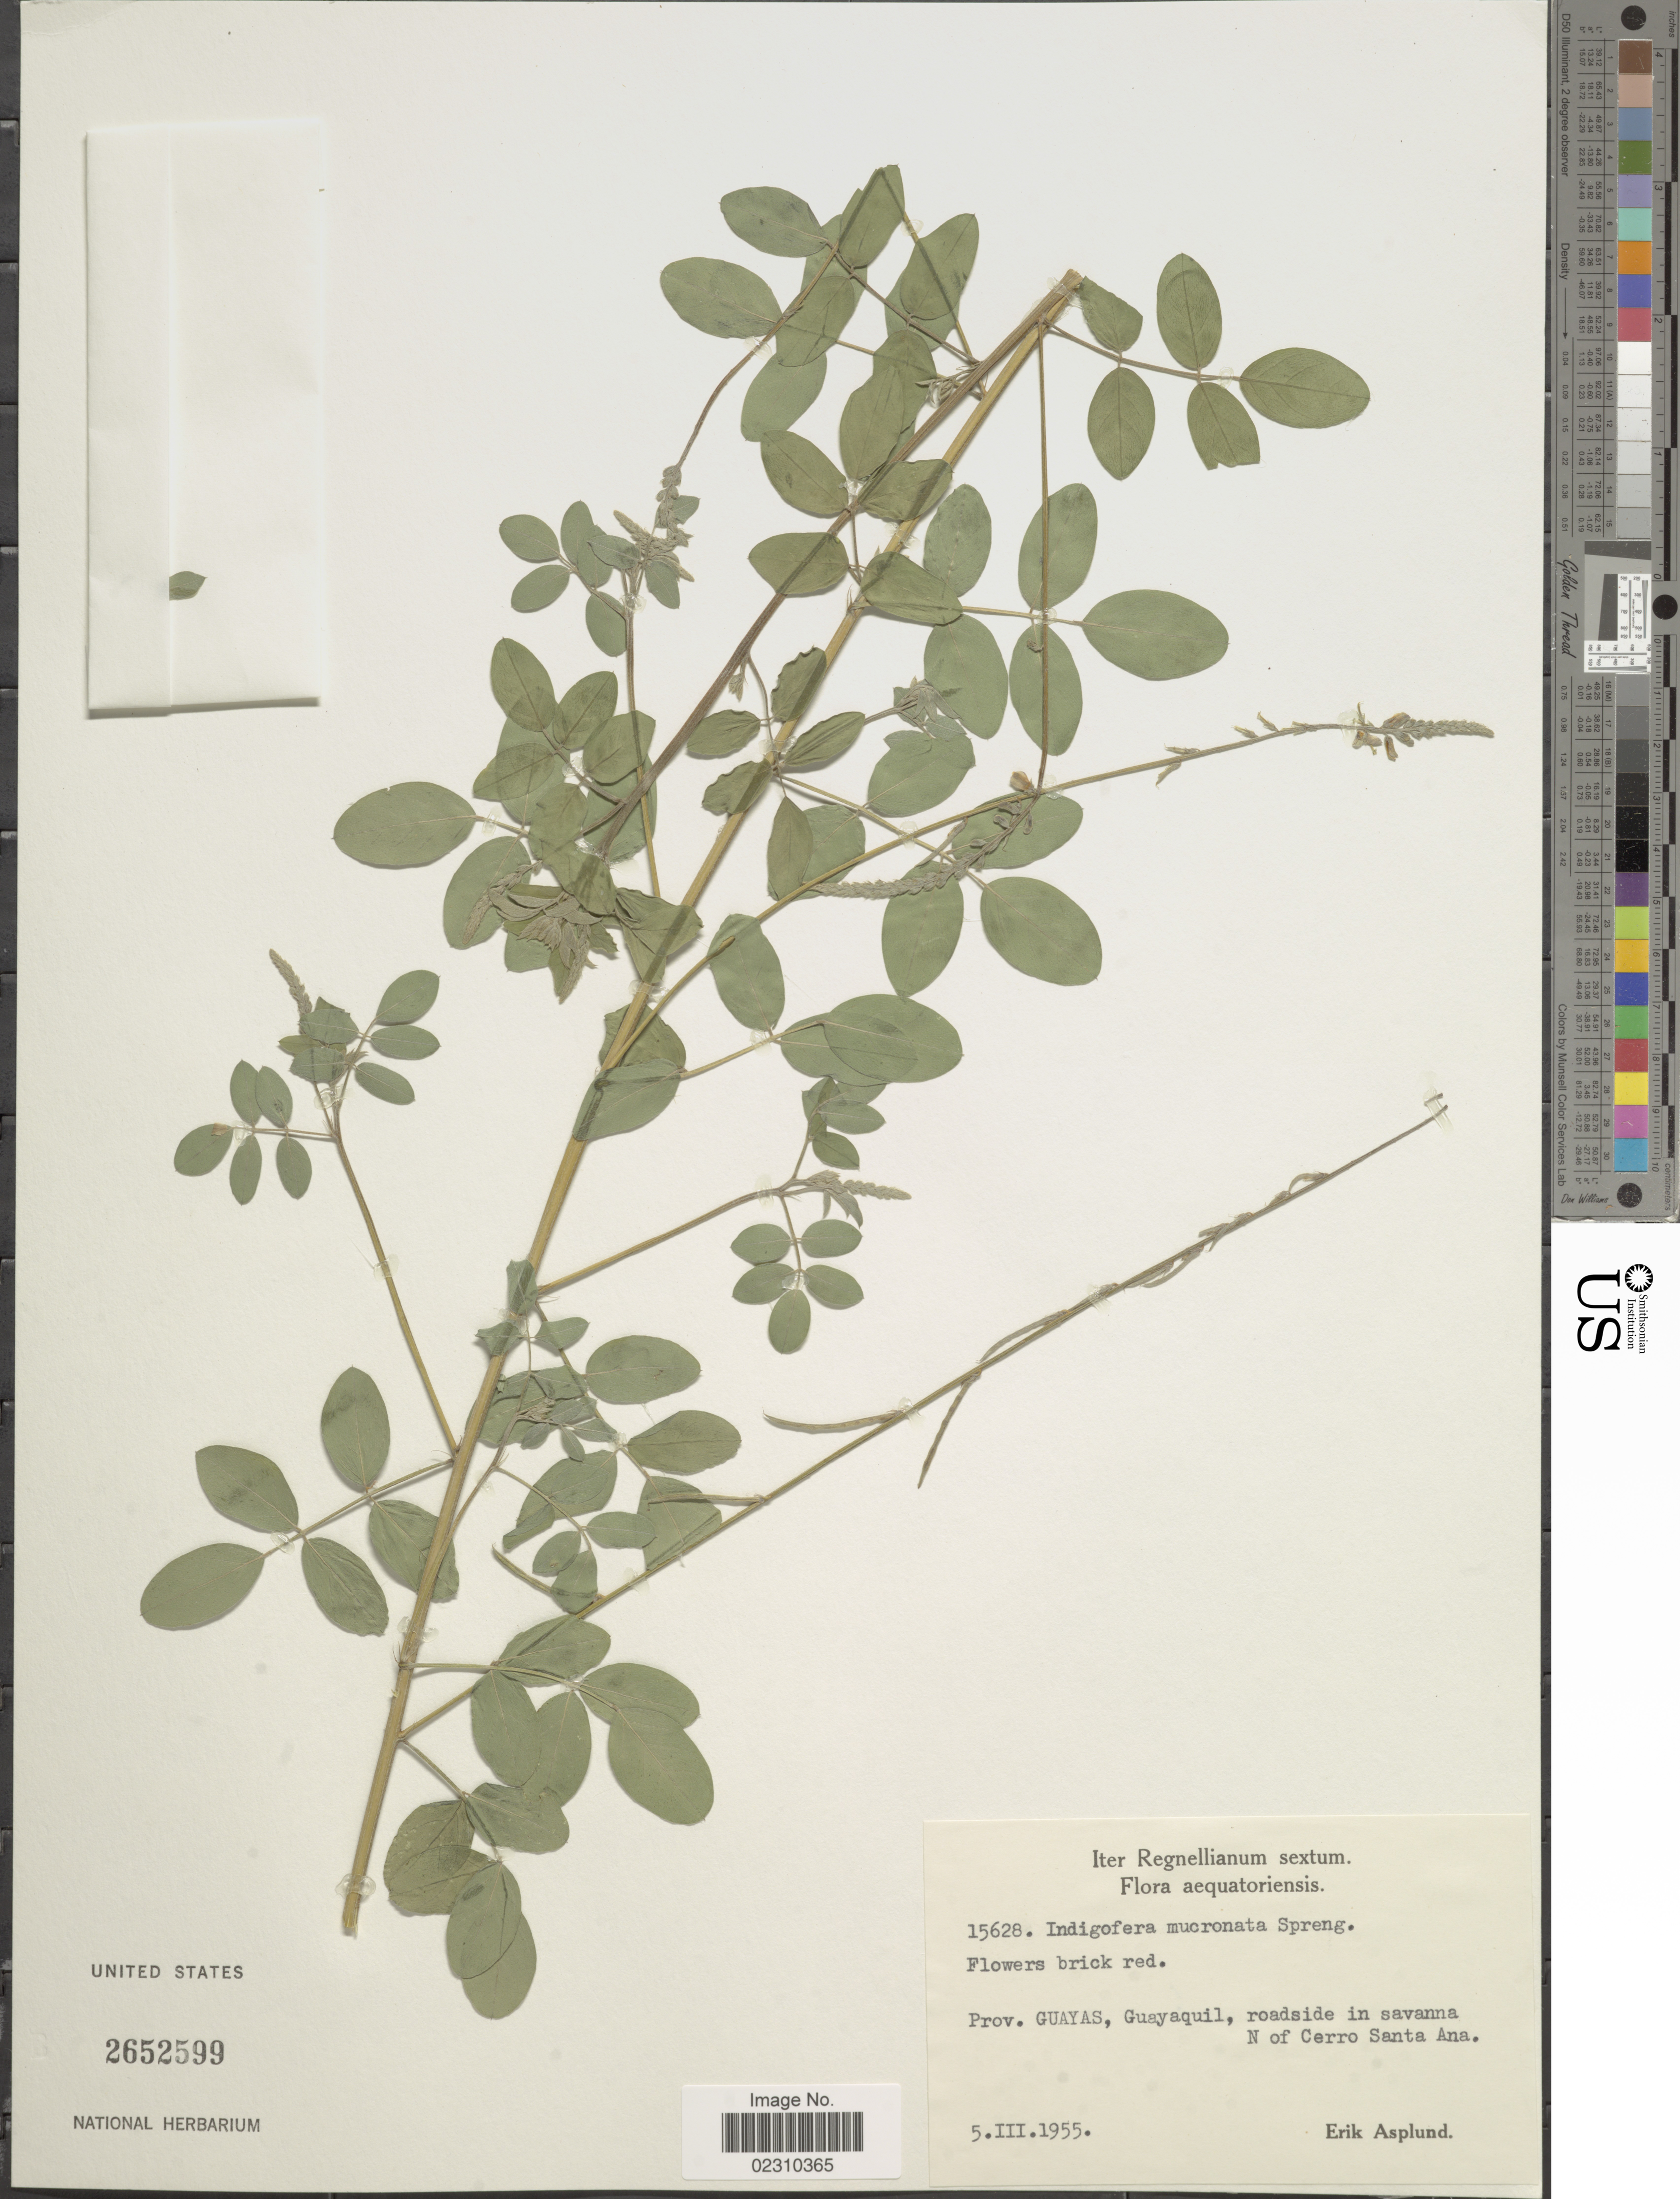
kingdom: Plantae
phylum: Tracheophyta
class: Magnoliopsida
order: Fabales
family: Fabaceae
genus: Indigofera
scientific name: Indigofera mucronata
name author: Lam.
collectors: E. Asplund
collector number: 15628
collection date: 1955-03-15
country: Ecuador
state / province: Guayas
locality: Prov. Guayas, Guayaquil, roadside in savanna, N of Cerro Santa Ana,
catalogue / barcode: US 2652599